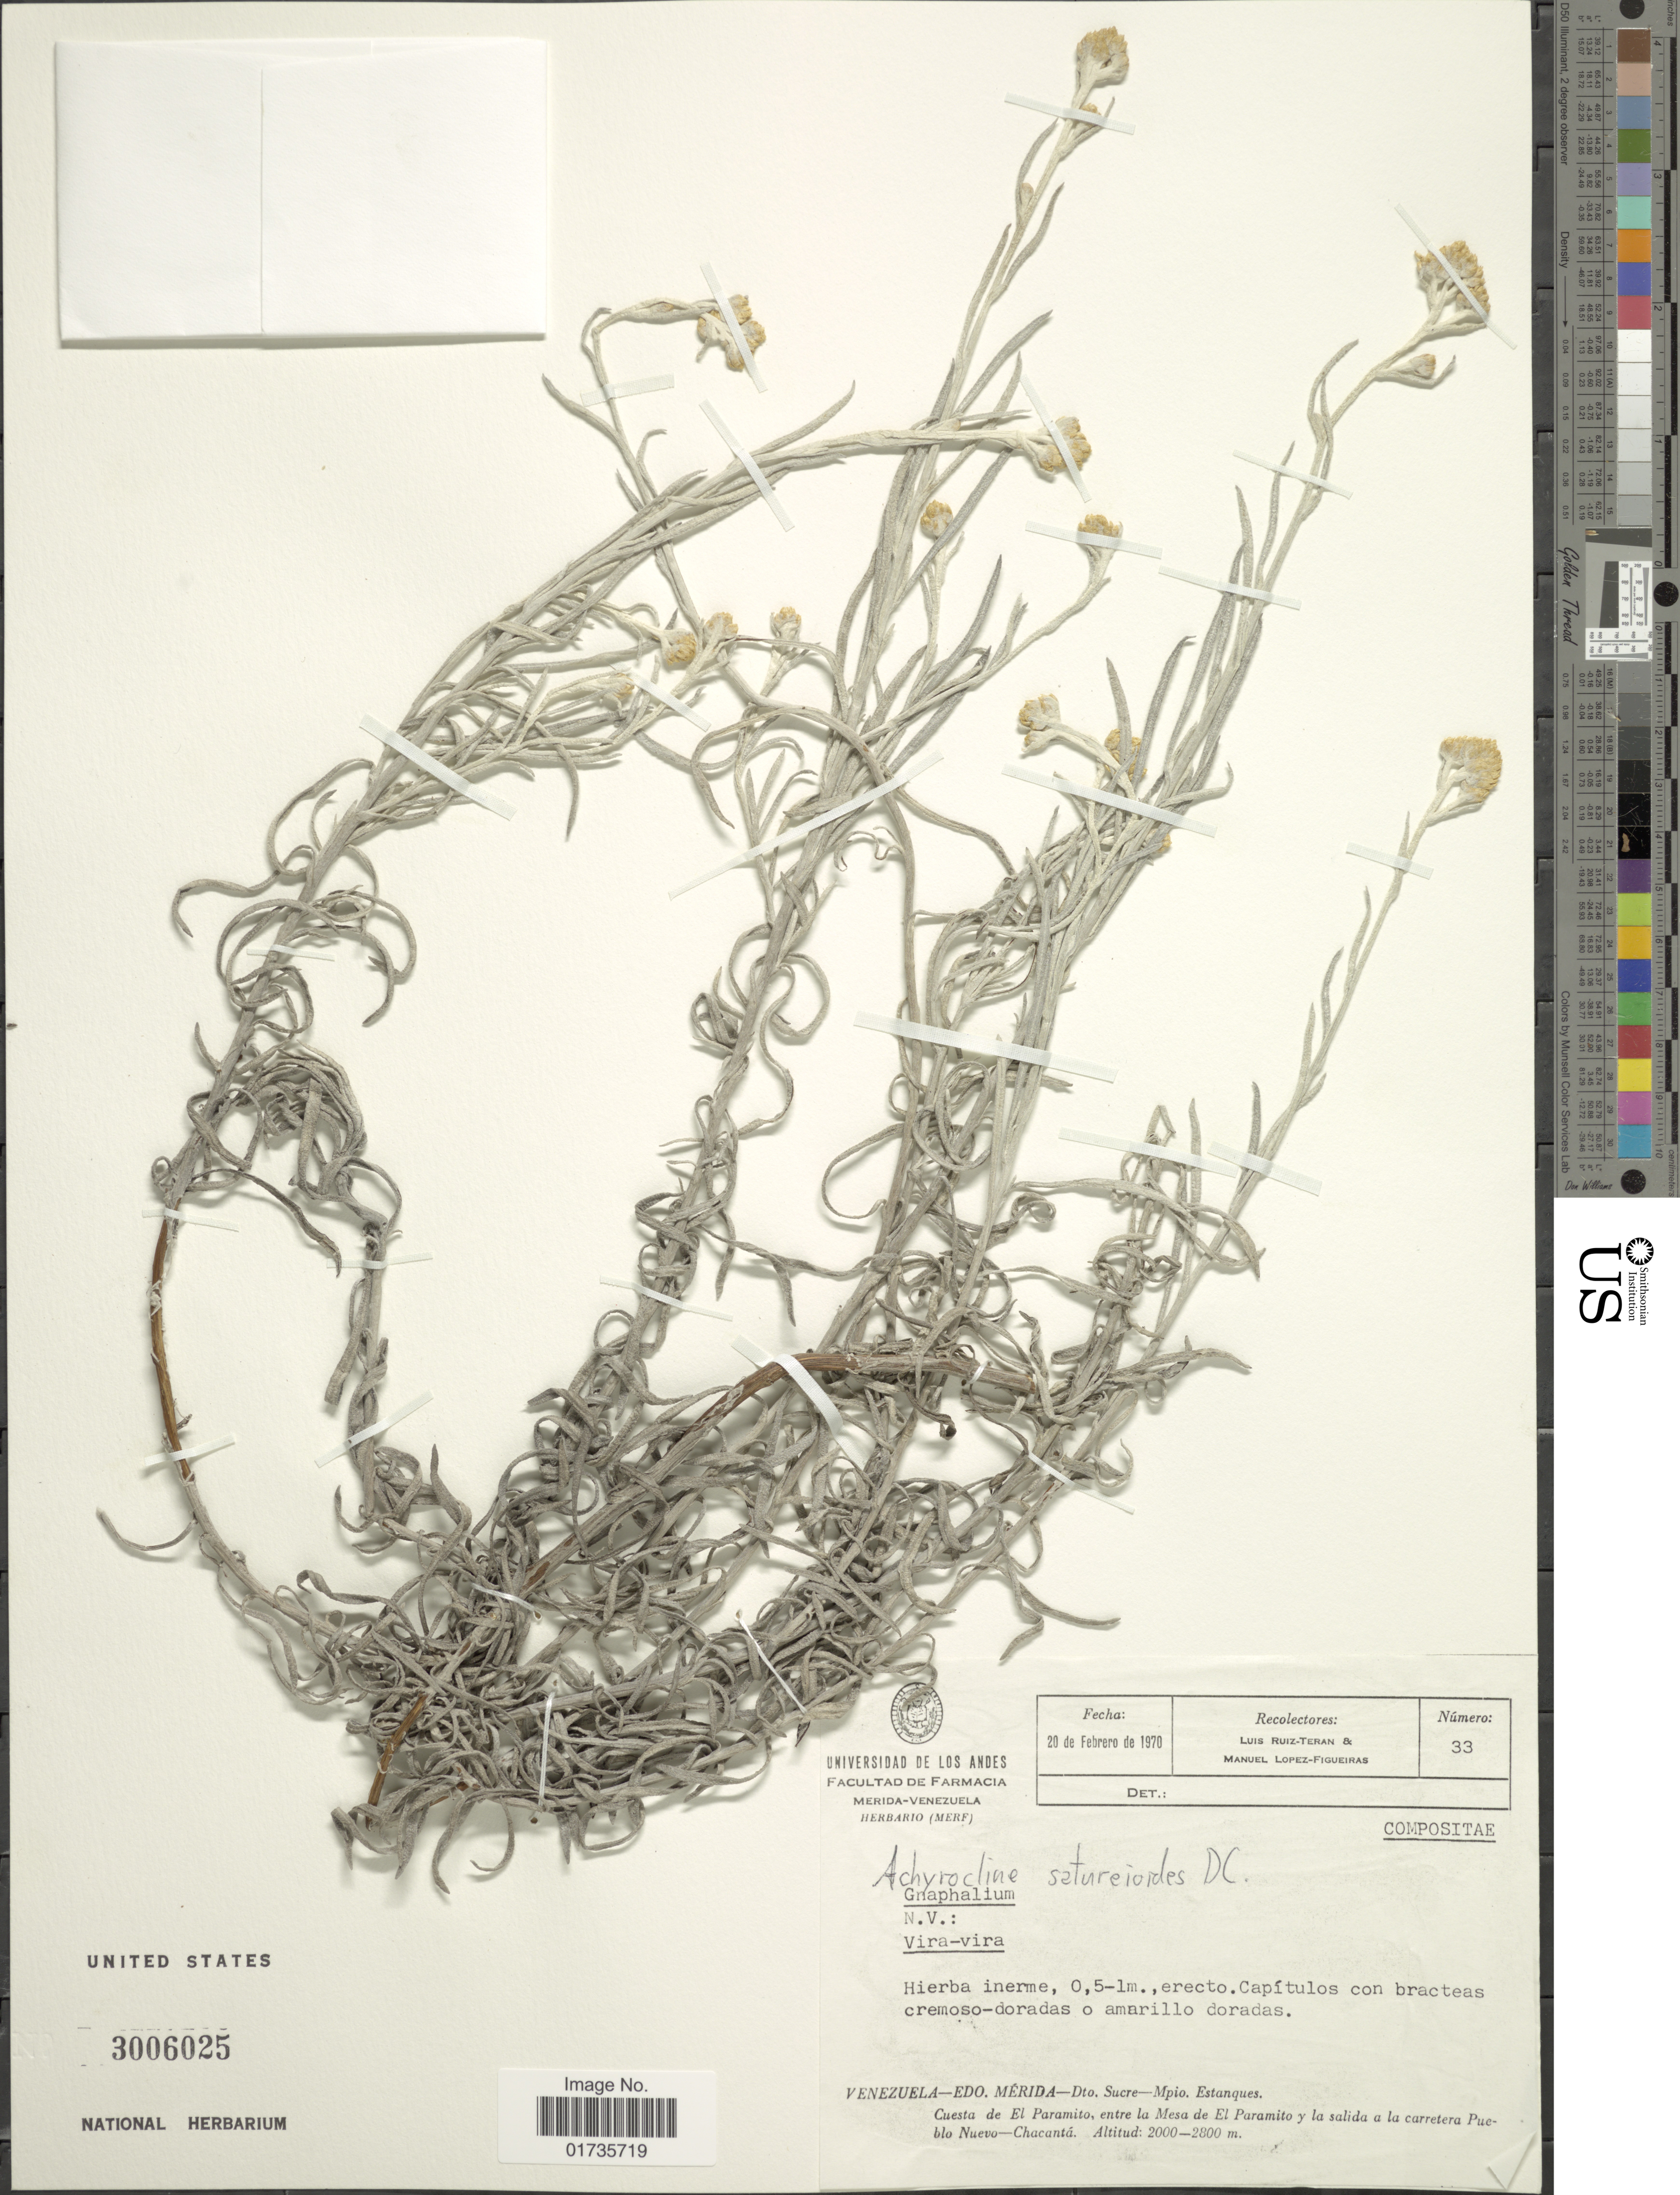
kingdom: Plantae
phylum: Tracheophyta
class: Magnoliopsida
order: Asterales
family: Asteraceae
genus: Achyrocline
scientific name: Achyrocline satureioides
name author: (Lam.) DC.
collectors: L. Teran & M. López Figueiras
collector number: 33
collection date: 1970-02-20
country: Venezuela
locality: Edo Mérida-Dto Sucre-Mpio Estanques. Cuesta de El Paramito, entre la Mesa de El Paramito y la salida a la carretera Pueblo Nuevo-Chacantá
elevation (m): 2000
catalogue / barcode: US 3006025